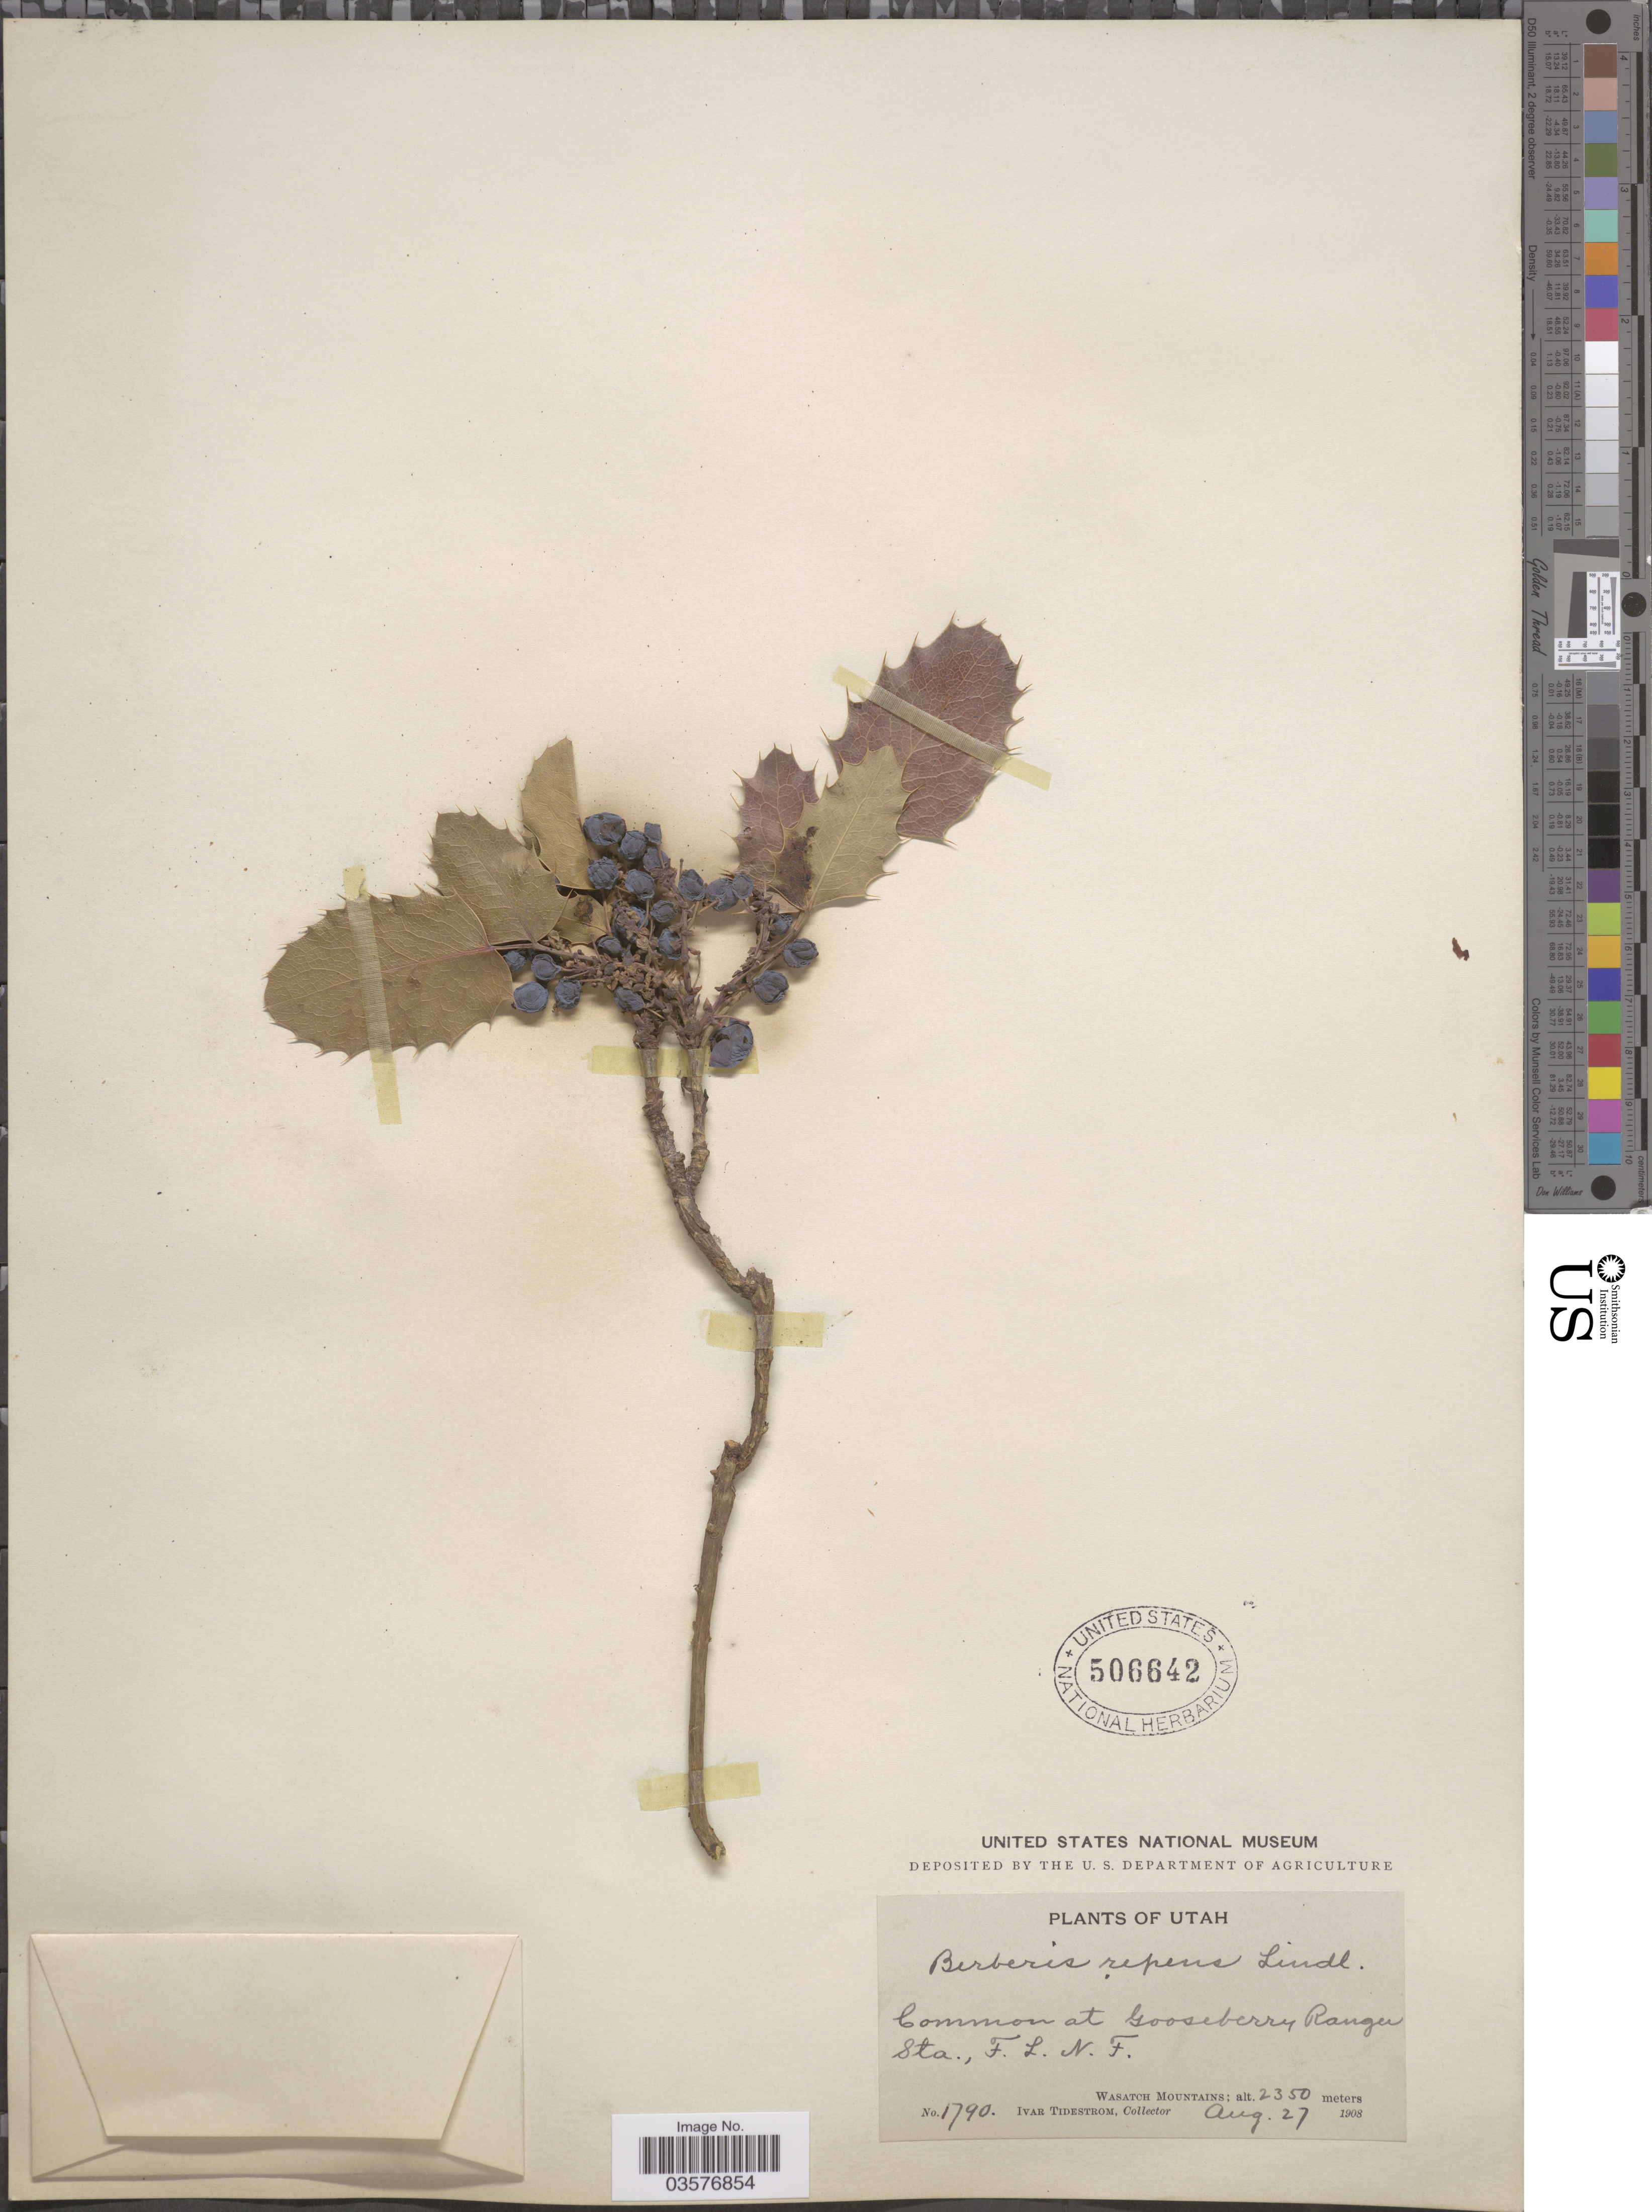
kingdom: Plantae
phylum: Tracheophyta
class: Magnoliopsida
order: Ranunculales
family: Berberidaceae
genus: Mahonia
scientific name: Mahonia repens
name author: (Lindl.) G. Don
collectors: I. F. Tidestrom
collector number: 1790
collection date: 1908-08-27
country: United States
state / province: Utah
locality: Common at Gooseberry Ranger Sta., F. L. N. F. Wasatch Mountains.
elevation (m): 2350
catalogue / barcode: US 506642